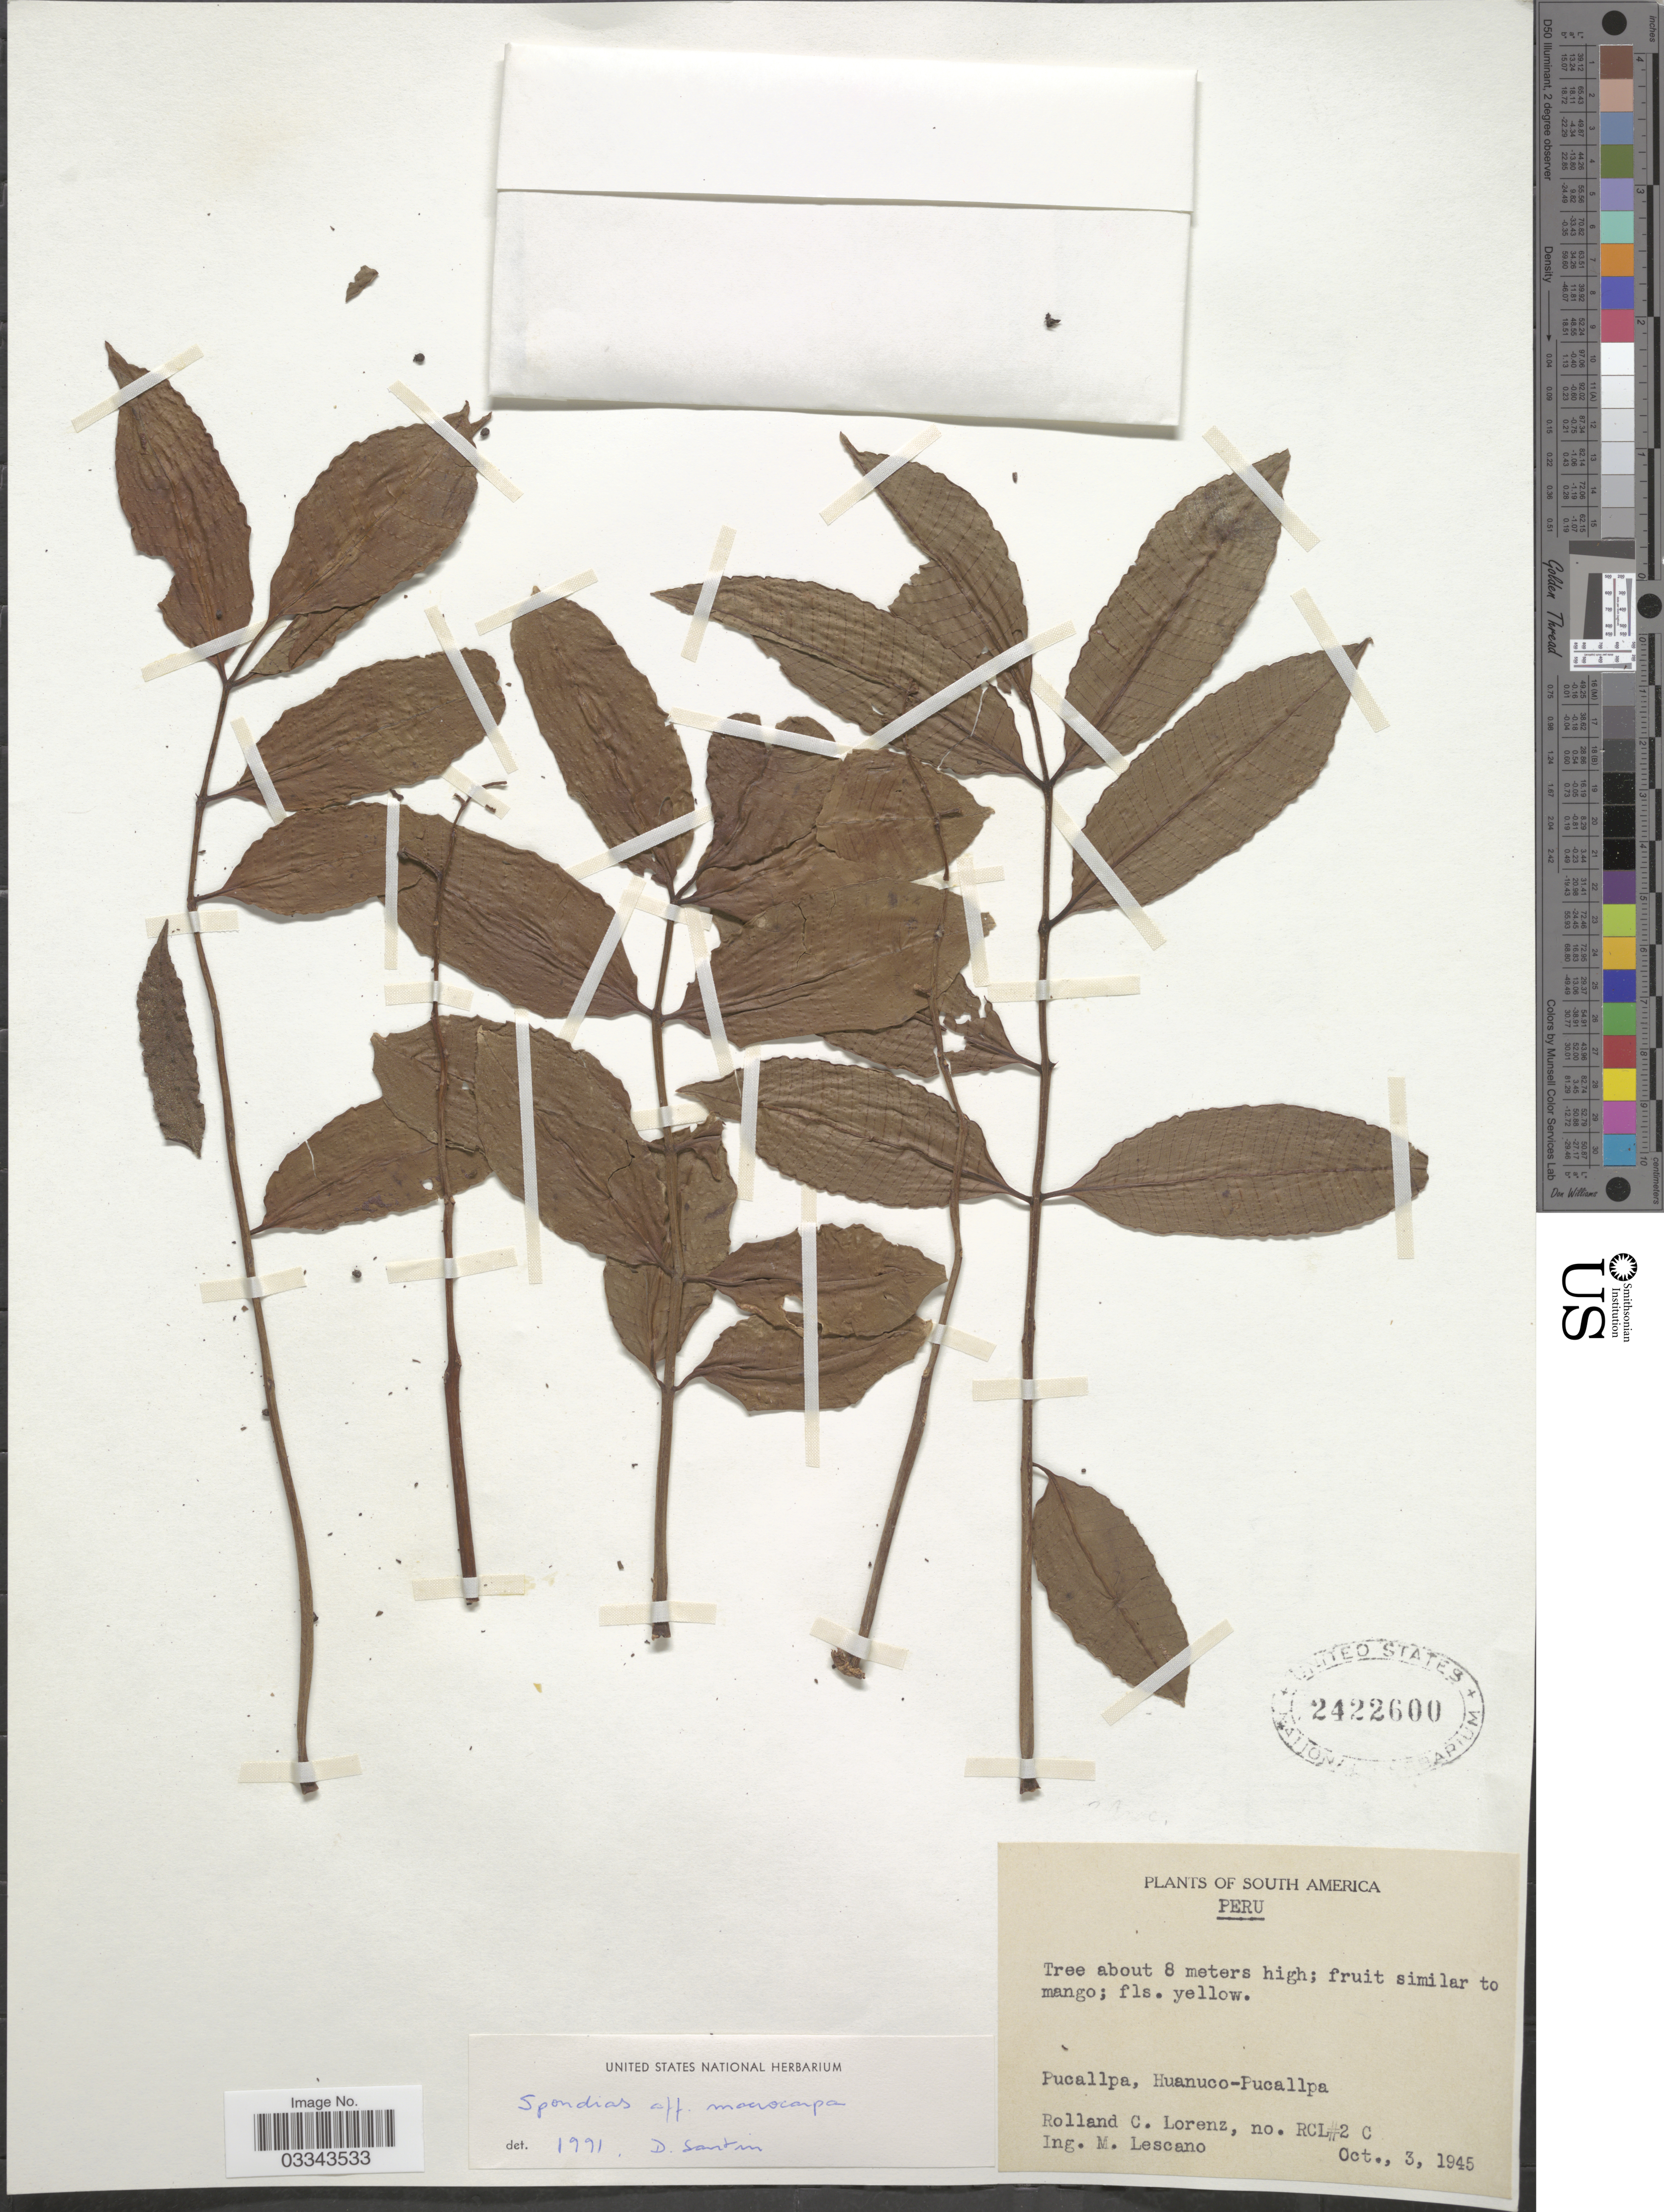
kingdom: Plantae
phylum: Tracheophyta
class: Magnoliopsida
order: Sapindales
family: Anacardiaceae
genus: Spondias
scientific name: Spondias dulcis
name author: Parkinson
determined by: Mitchell, John D.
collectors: R. Lorenz & I. Lescano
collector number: RCL#2C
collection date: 1945-10-03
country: Peru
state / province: Huánuco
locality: Pucallpa, Huanuco-Pucallpa.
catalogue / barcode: US 2422600